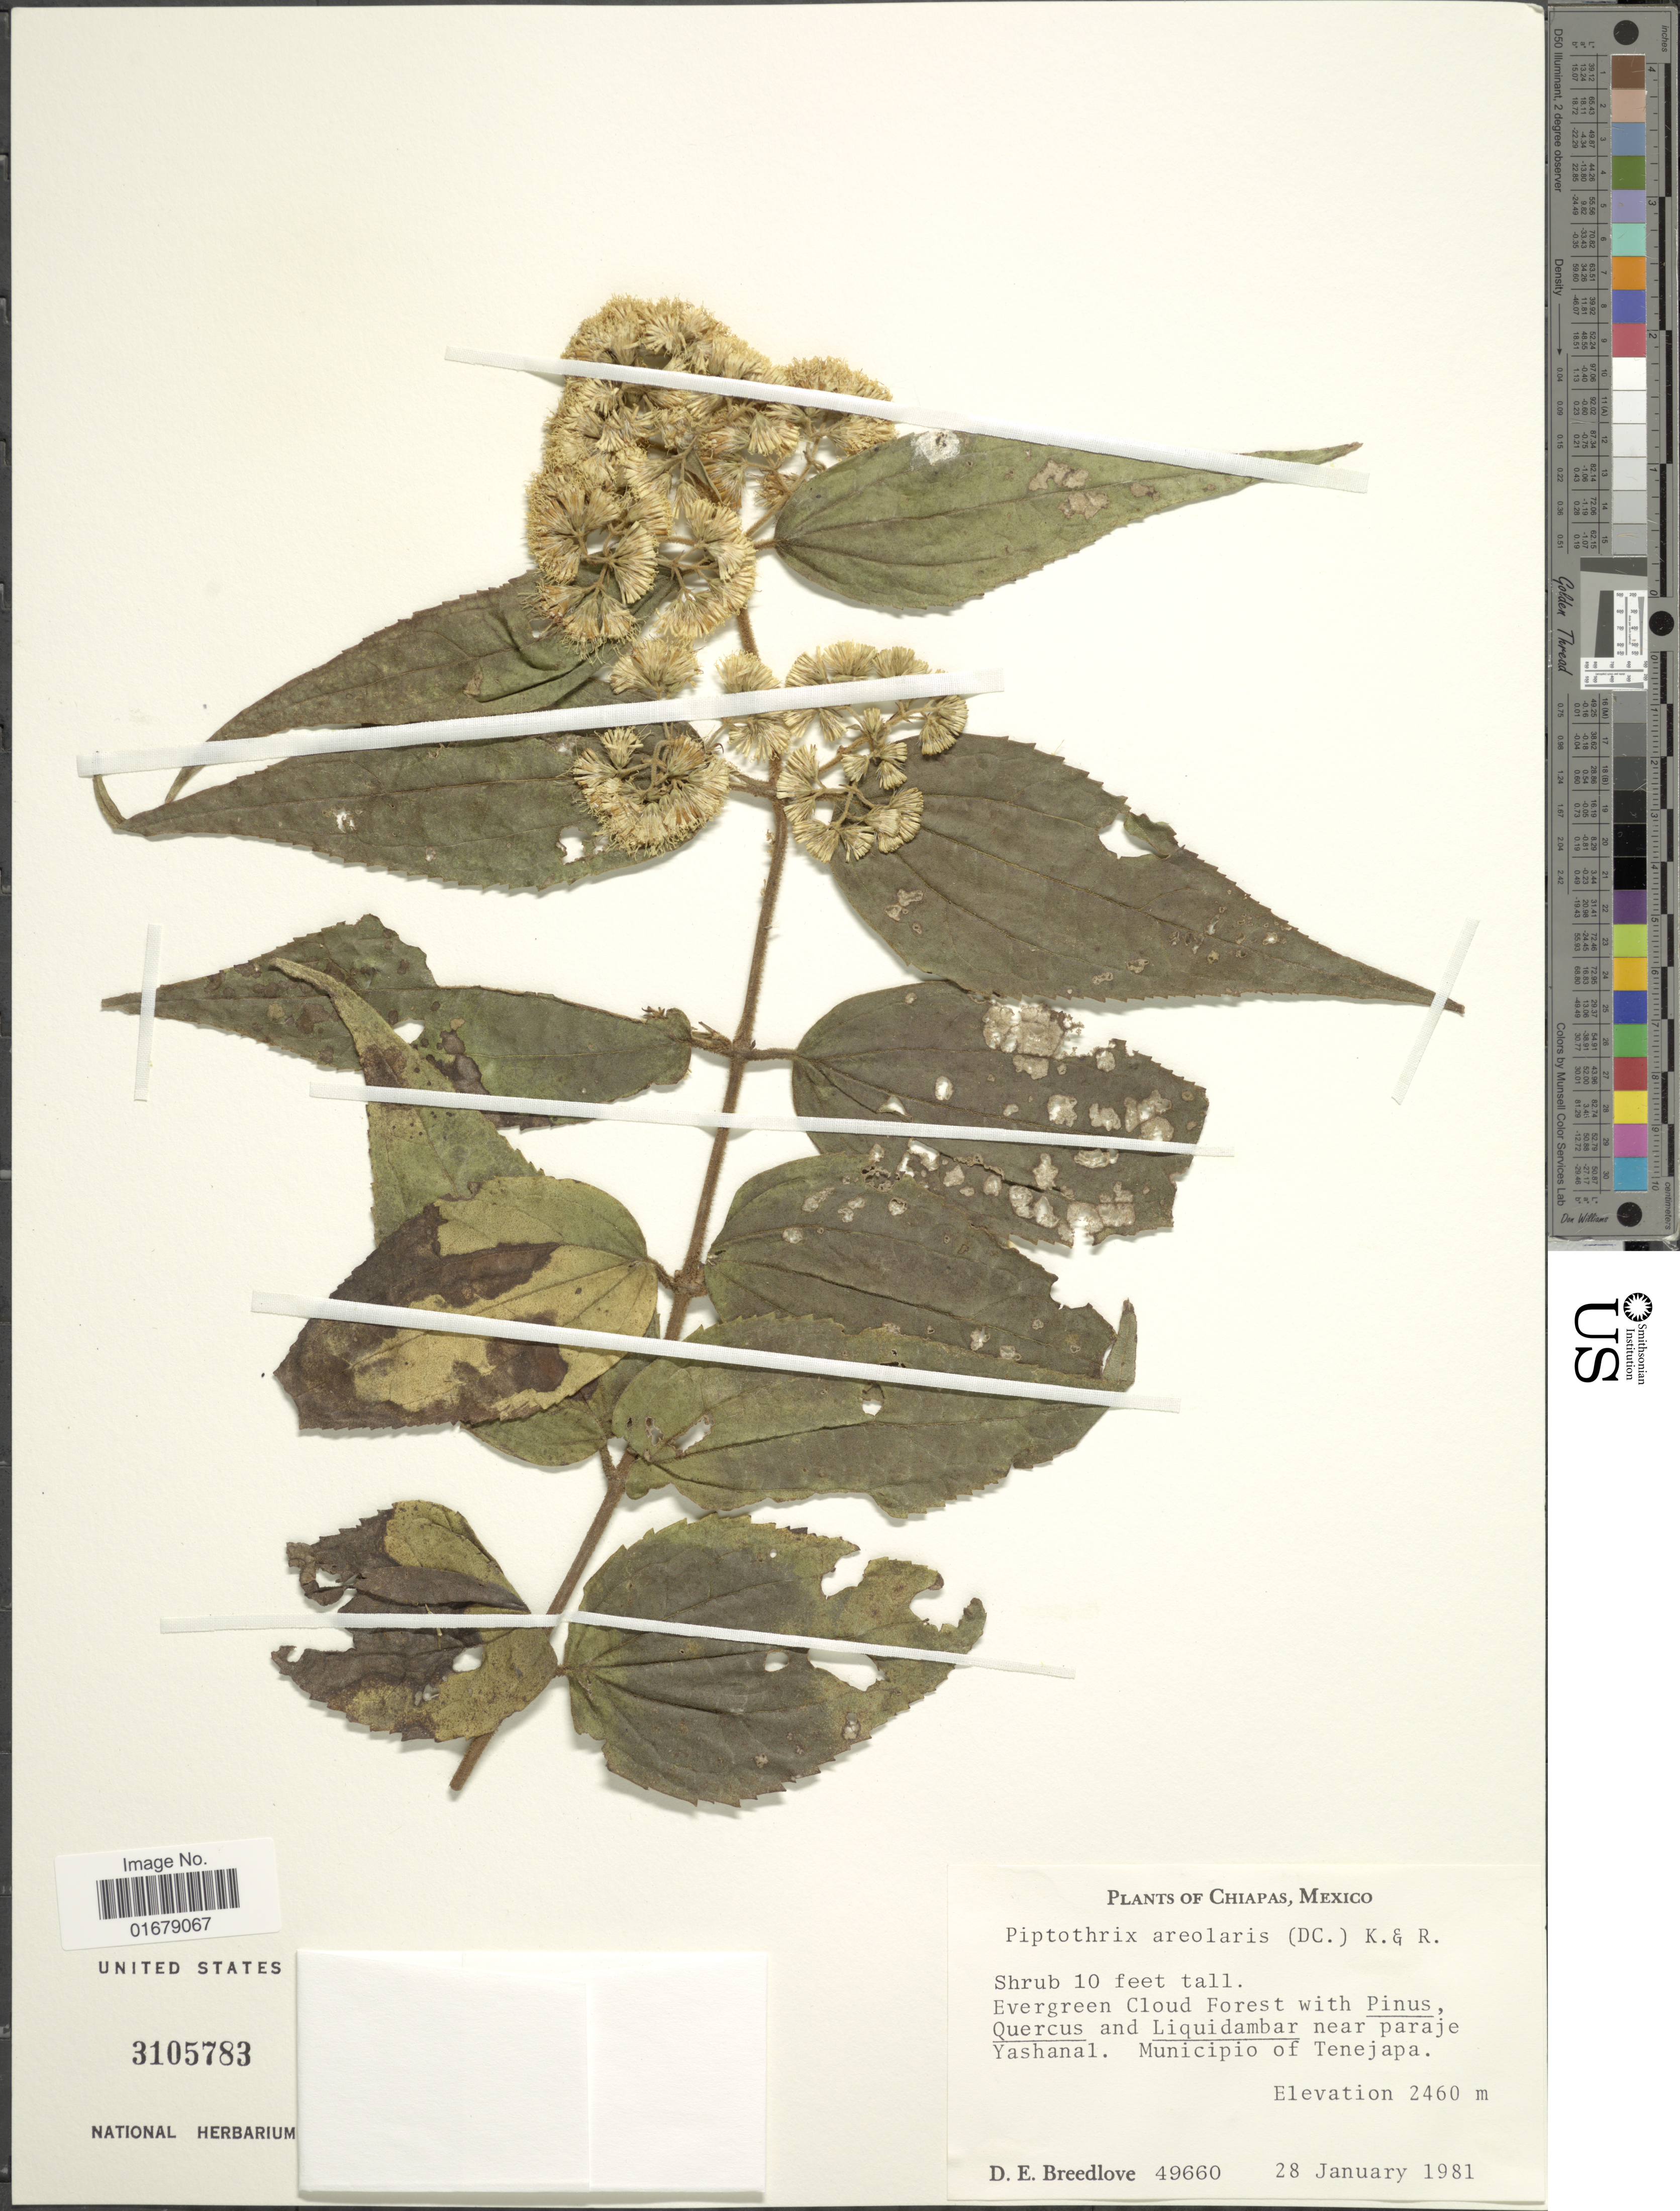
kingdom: Plantae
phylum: Tracheophyta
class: Magnoliopsida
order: Asterales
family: Asteraceae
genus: Piptothrix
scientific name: Piptothrix areolaris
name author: (DC.) R.M. King & H. Rob.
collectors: D. E. Breedlove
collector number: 49660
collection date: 1981-01-28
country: Mexico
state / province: Chiapas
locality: Chiapas, Mexico. Evergreen Cloud Forest with Pinus, Quercus and Liquidambar near paraje Yashanal. Municipio of Tenejapa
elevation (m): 2460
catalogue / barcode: US 3105783